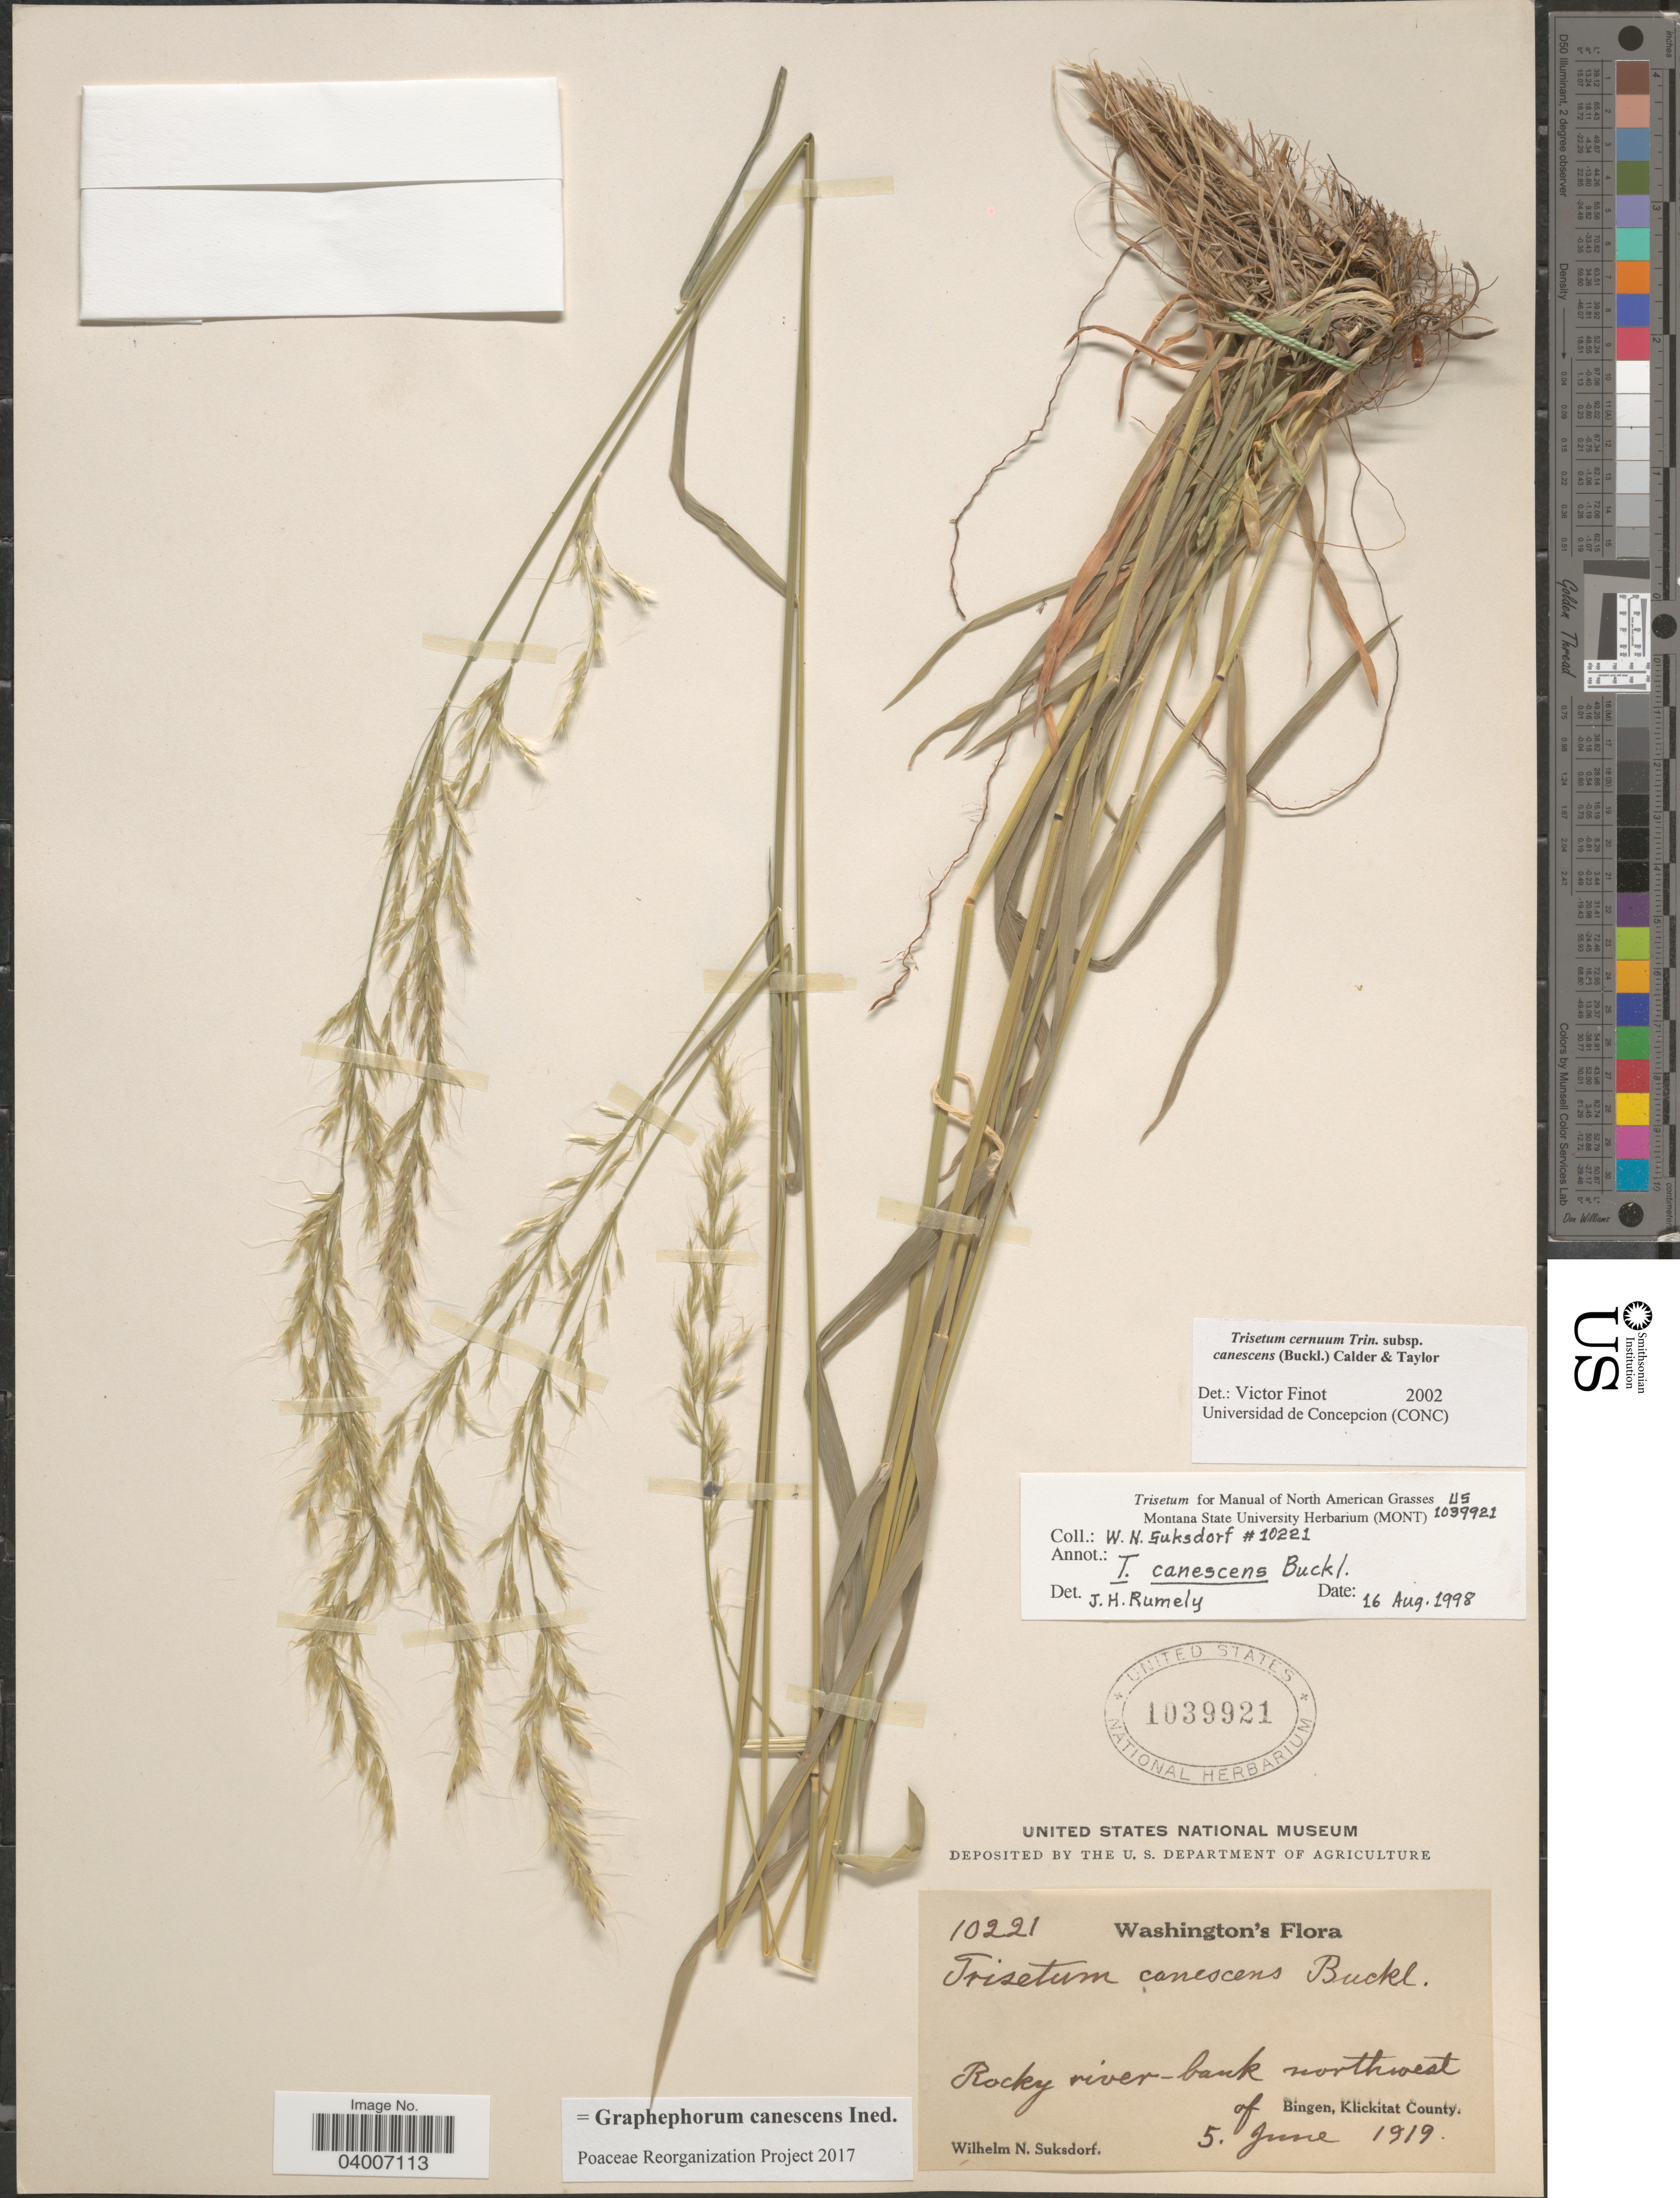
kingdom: Plantae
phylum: Tracheophyta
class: Liliopsida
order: Poales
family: Poaceae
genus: Graphephorum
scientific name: Graphephorum canescens ined.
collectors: W. N. Suksdorf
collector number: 10221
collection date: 1919-06-05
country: United States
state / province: Washington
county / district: Klickitat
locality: Rocky river-bank northwest of Bingen, Klickitat County.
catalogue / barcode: US 1039921